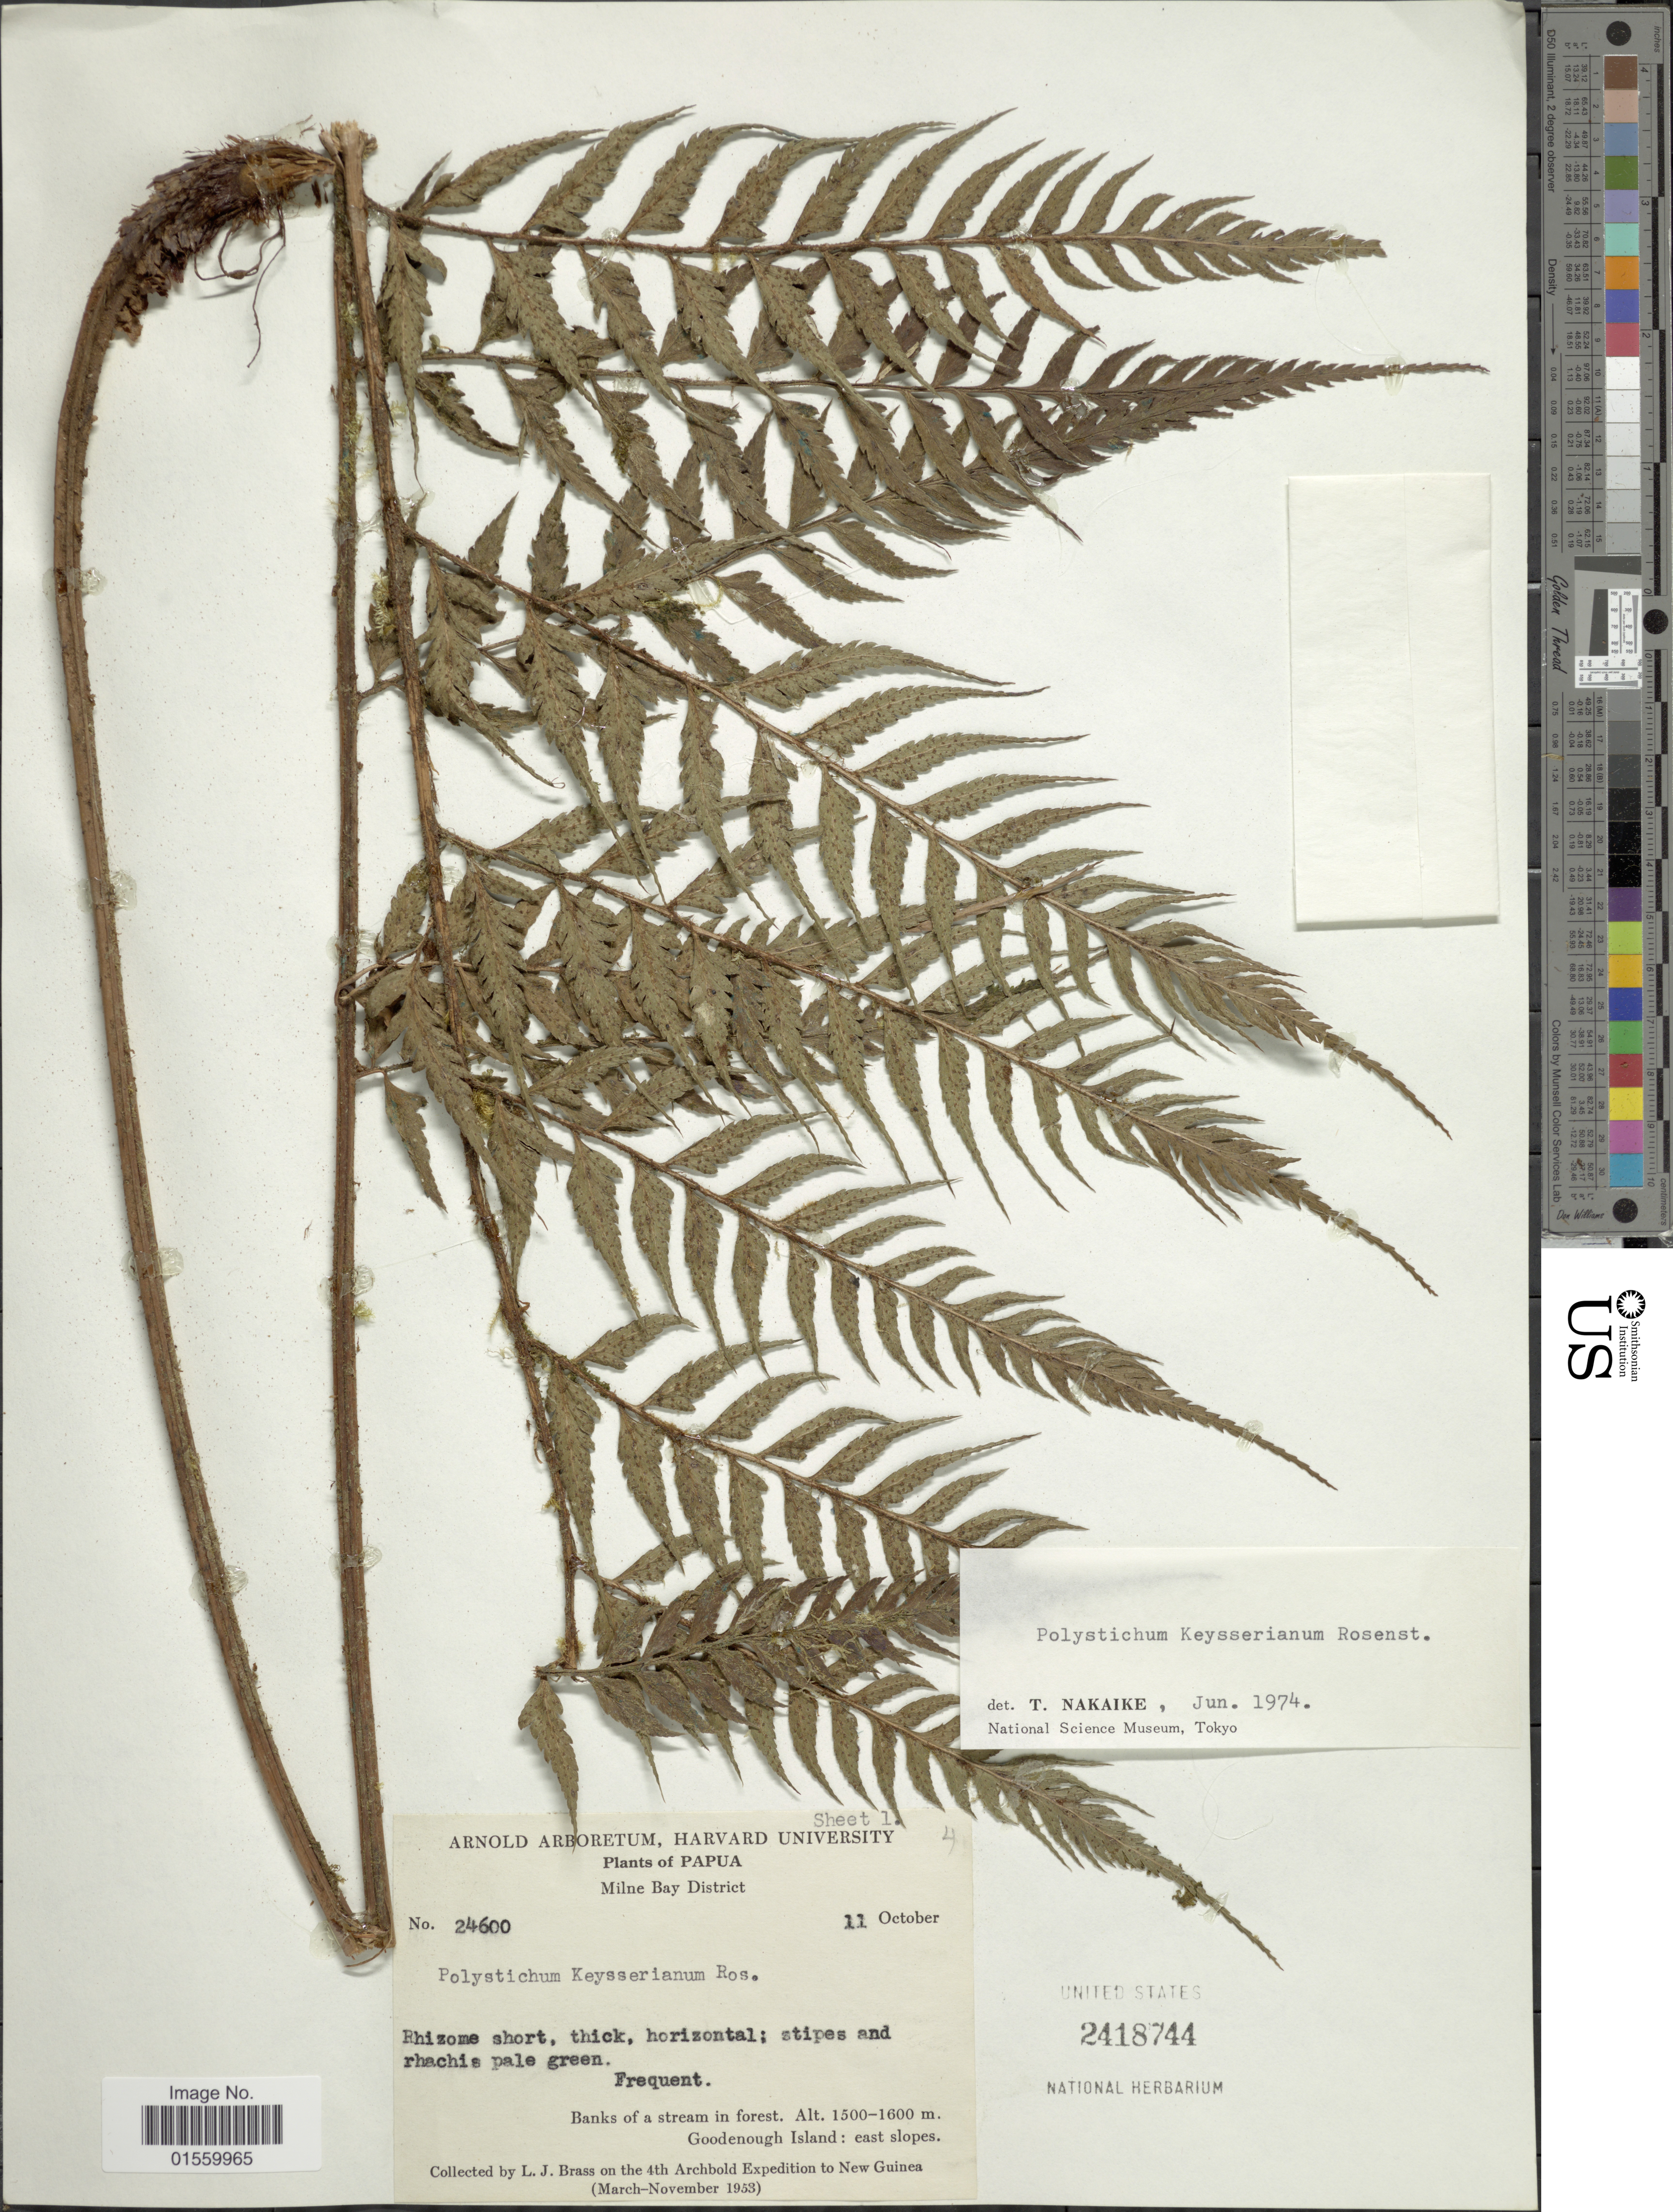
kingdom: Plantae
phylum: Tracheophyta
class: Polypodiopsida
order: Polypodiales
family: Dryopteridaceae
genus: Polystichum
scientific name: Polystichum keysserianum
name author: Rosenst.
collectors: L. J. Brass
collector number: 24600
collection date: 1953-10-11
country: Papua New Guinea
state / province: Milne Bay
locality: Papua, Milne Bay District, Goodenough Island: east slopes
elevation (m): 1500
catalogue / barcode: US 2418744